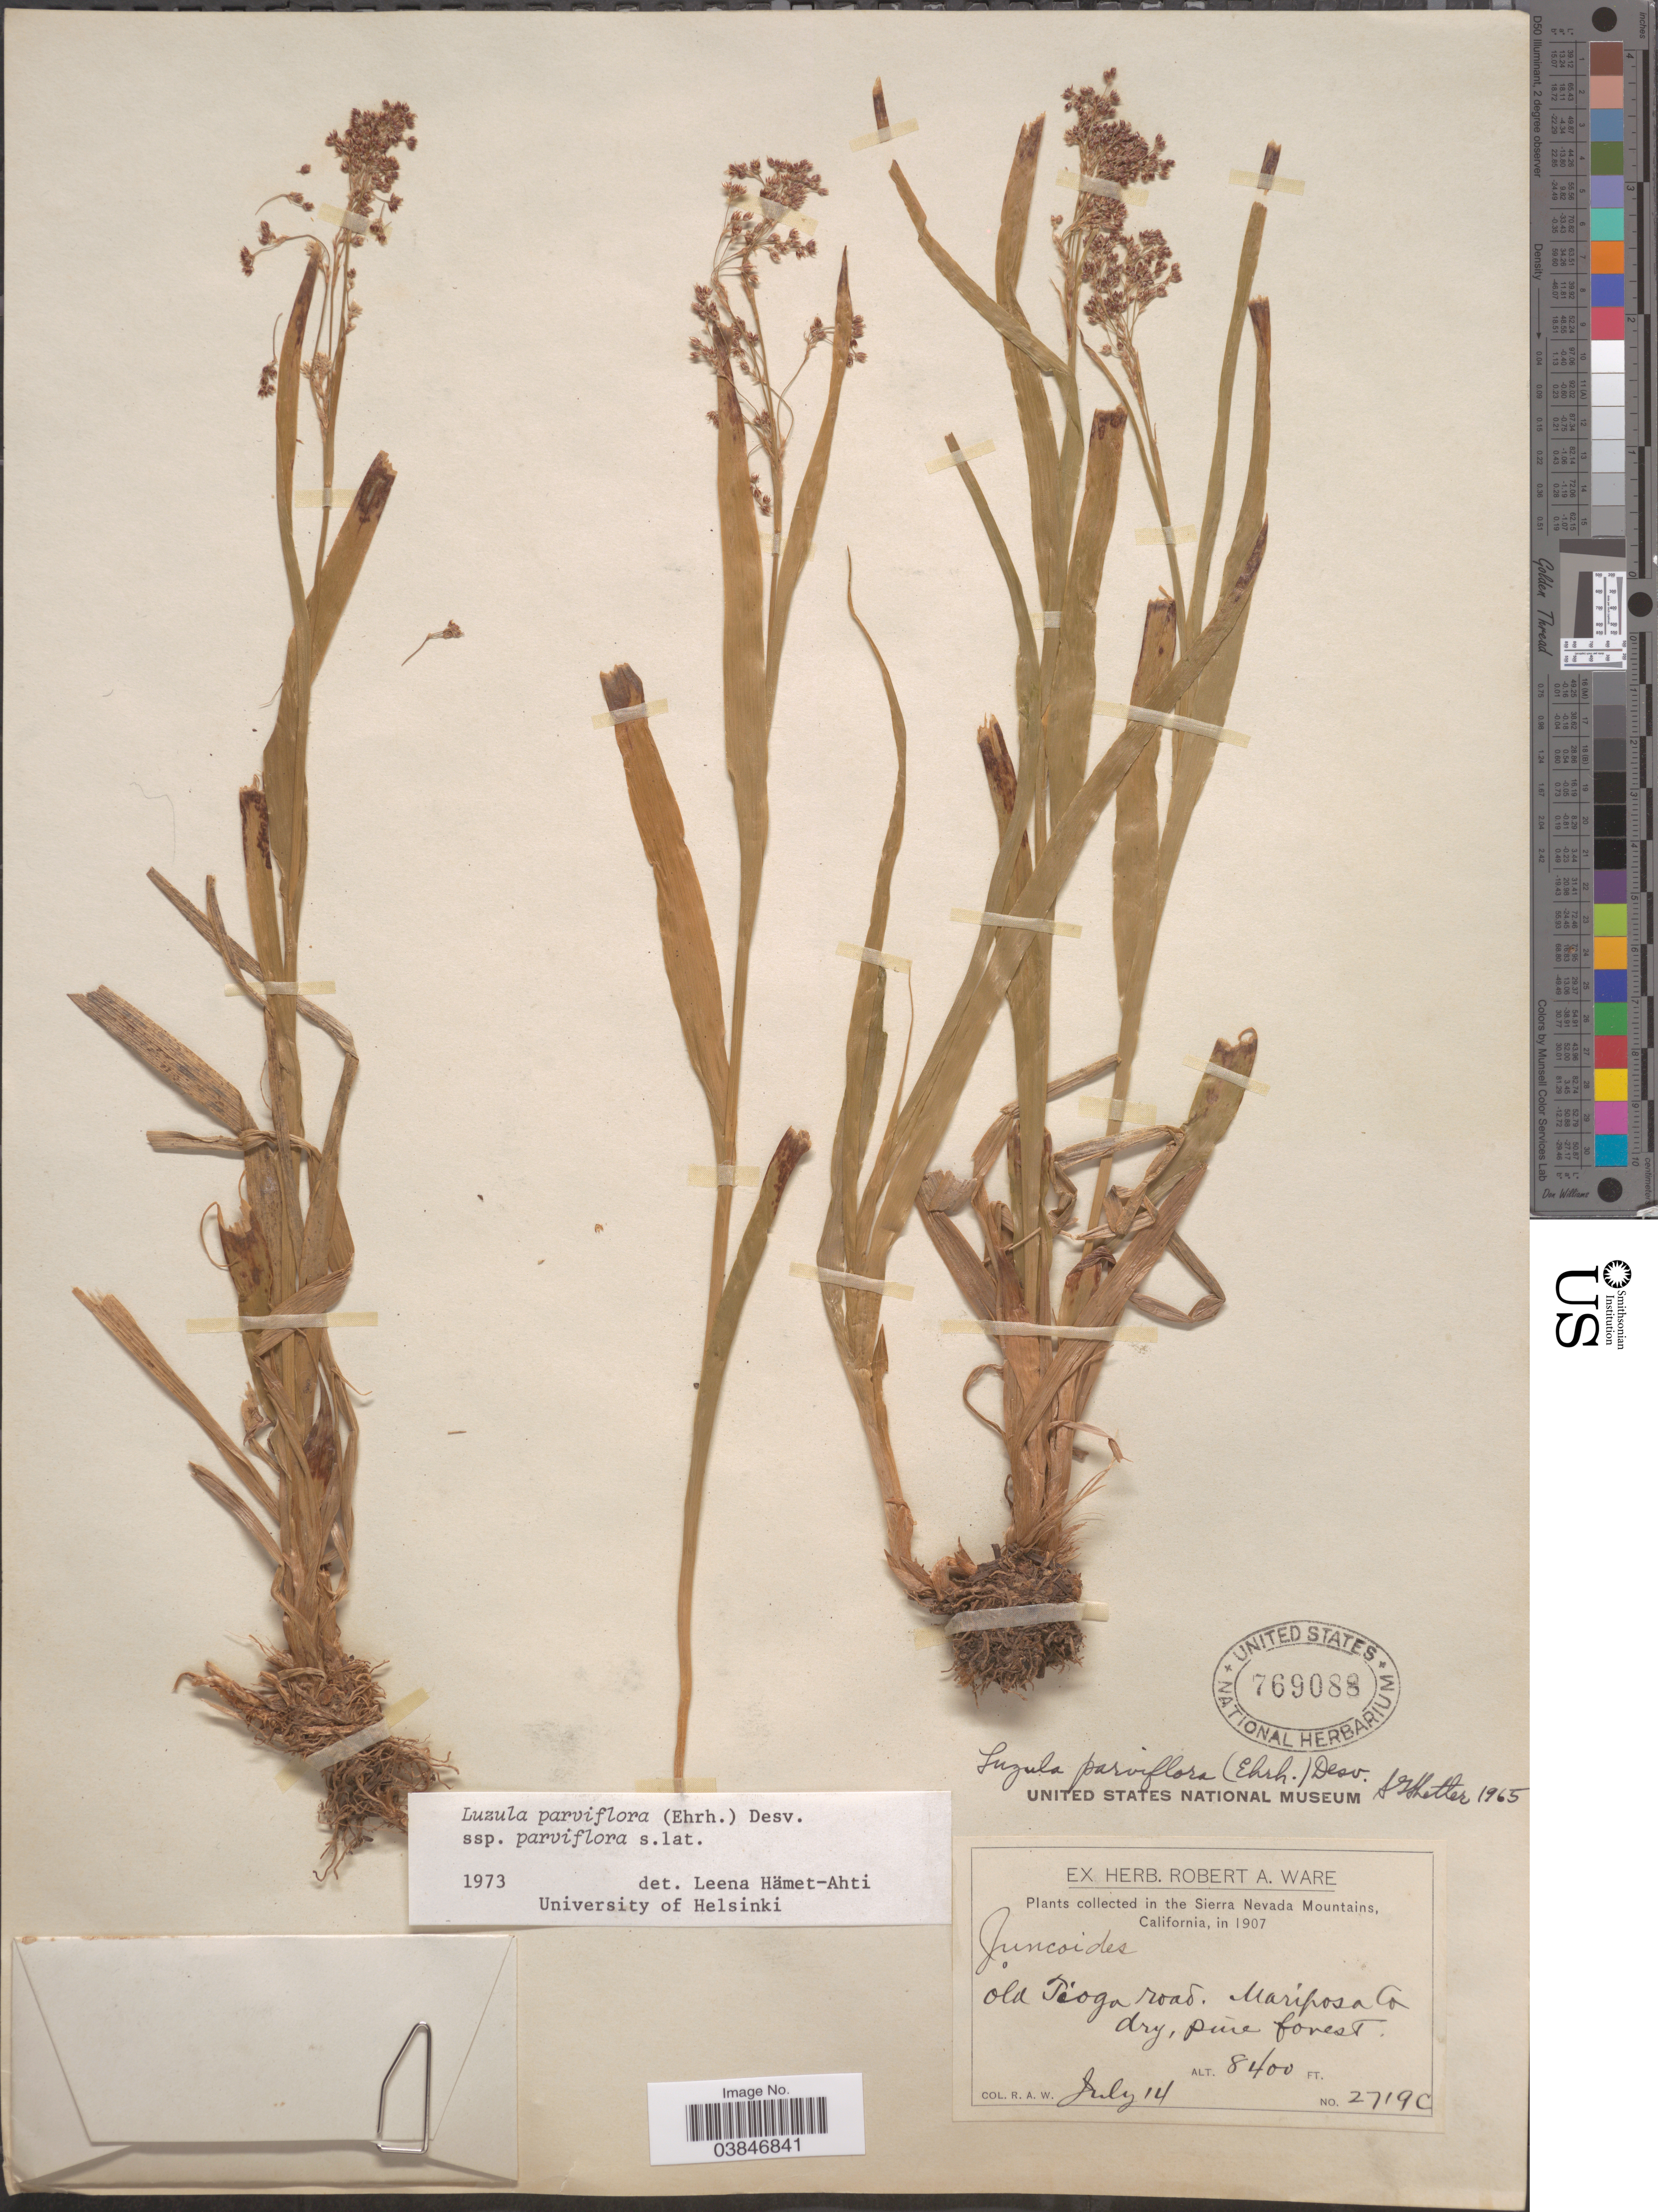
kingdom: Plantae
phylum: Tracheophyta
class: Liliopsida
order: Poales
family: Juncaceae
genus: Luzula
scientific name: Luzula parviflora subsp. parviflora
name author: (Ehrh.) Desv.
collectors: R. Ware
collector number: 2719C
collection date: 1907-07-14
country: United States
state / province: California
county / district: Mariposa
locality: In the Sierra Nevada Mountains. Old Tioga road. Mariposa Co.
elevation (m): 2560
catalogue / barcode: US 769088